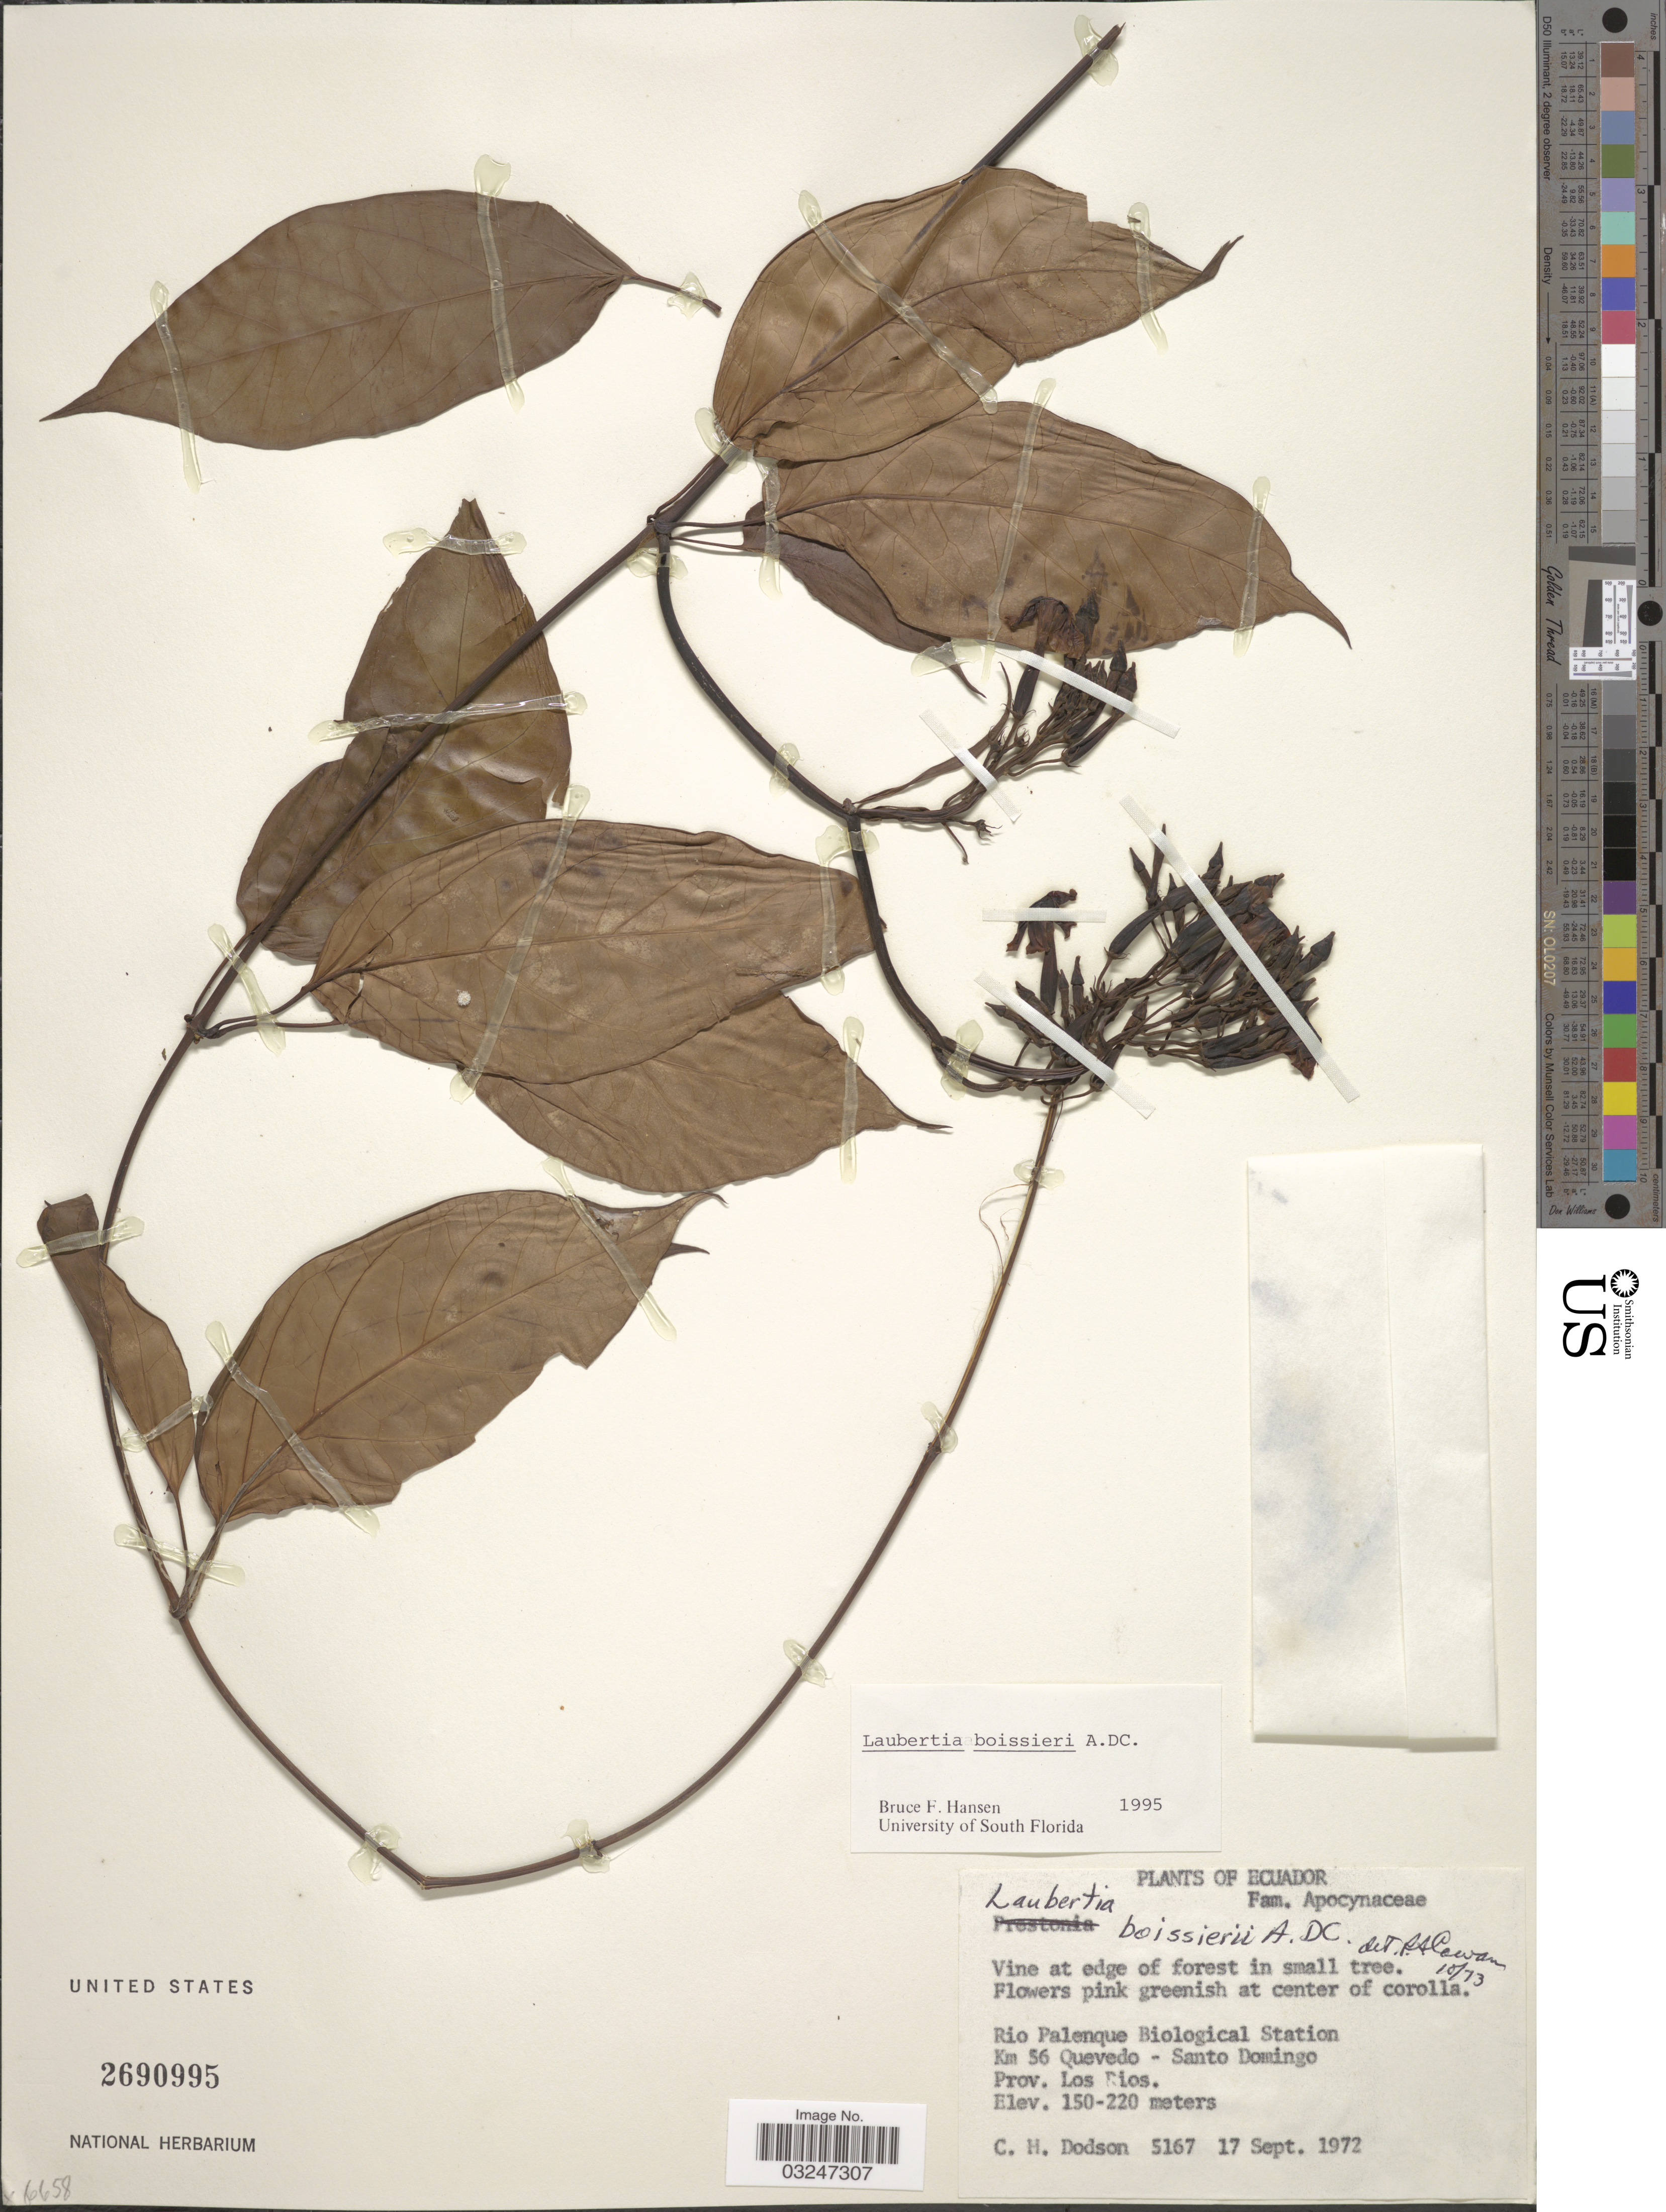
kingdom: Plantae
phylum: Tracheophyta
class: Magnoliopsida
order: Gentianales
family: Apocynaceae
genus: Laubertia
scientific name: Laubertia boissieri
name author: A. DC.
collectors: C. H. Dodson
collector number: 5167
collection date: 1972-09-17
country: Ecuador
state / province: Los Ríos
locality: Rio Palenque Biological Station. Km 56 Quevedo - Santo Domigo. Prov. Los Rios.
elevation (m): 150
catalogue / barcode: US 2690995